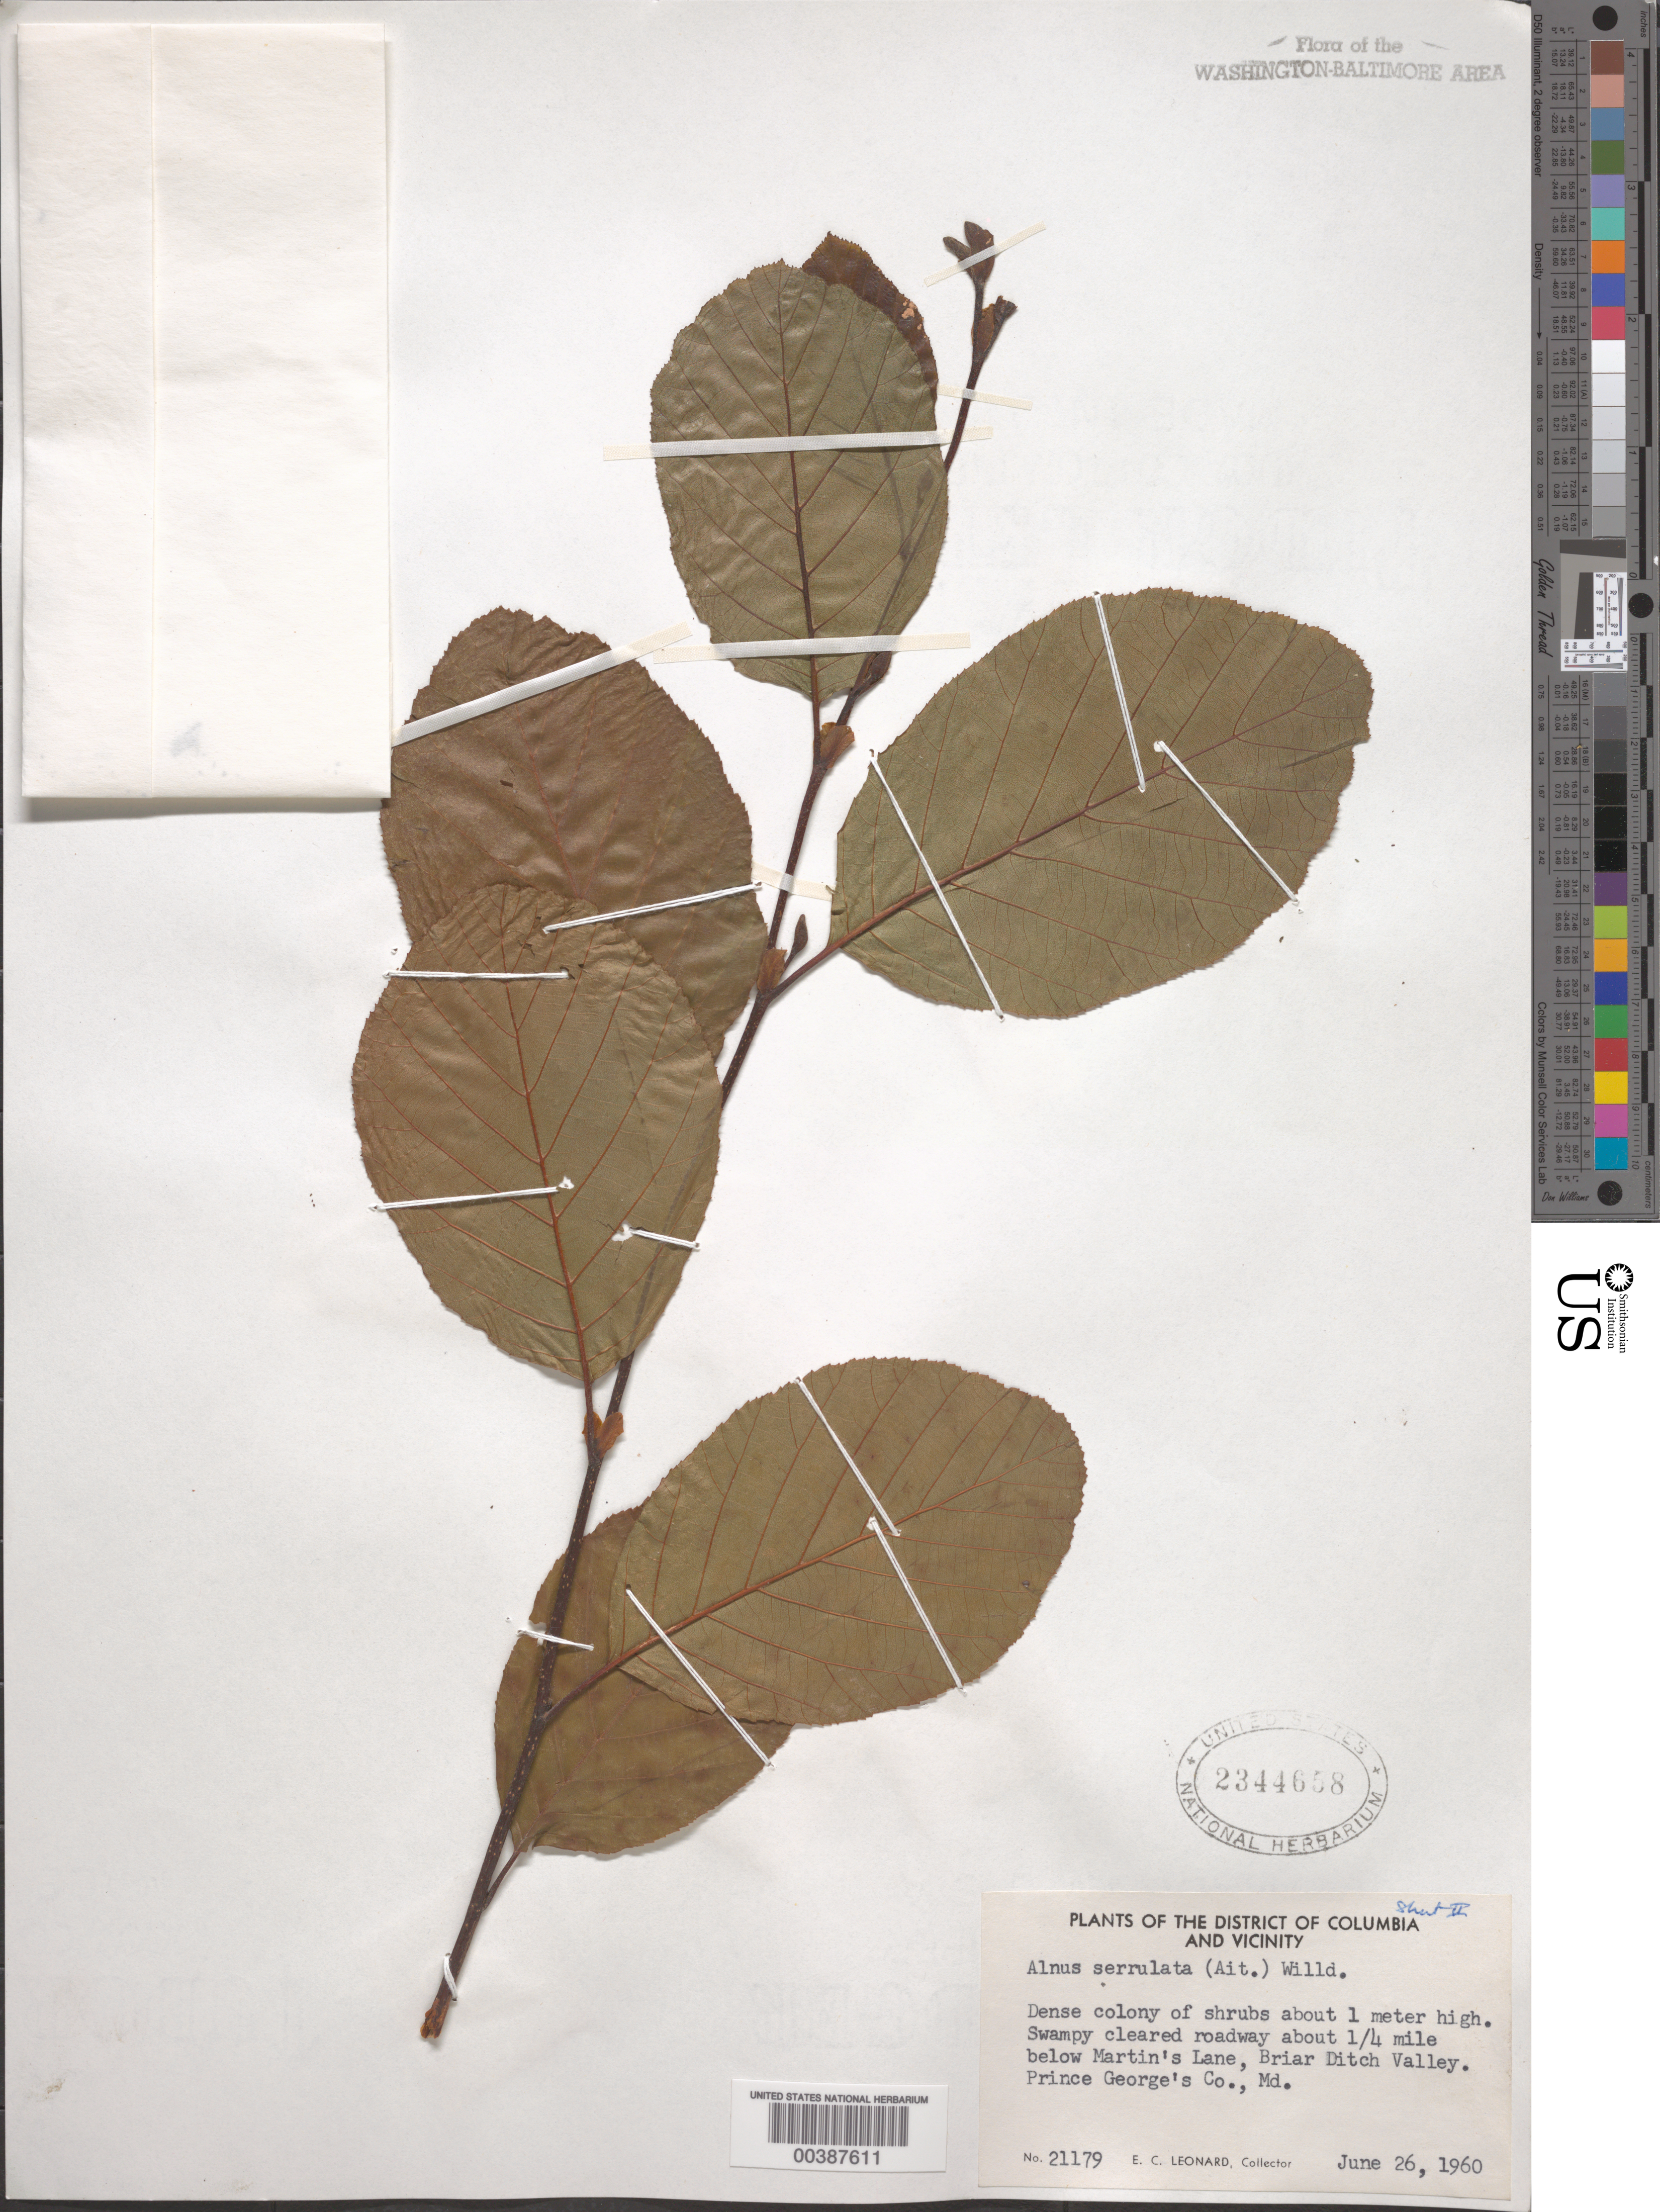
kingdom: Plantae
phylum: Tracheophyta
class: Magnoliopsida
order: Fagales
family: Betulaceae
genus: Alnus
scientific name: Alnus serrulata var. vulgaris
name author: Fernald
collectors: L. Smith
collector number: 5441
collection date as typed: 28 Jul 1951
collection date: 1951-07-28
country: United States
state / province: Maryland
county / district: Frederick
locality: Owens Creek, Roddy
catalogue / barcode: US 2344658